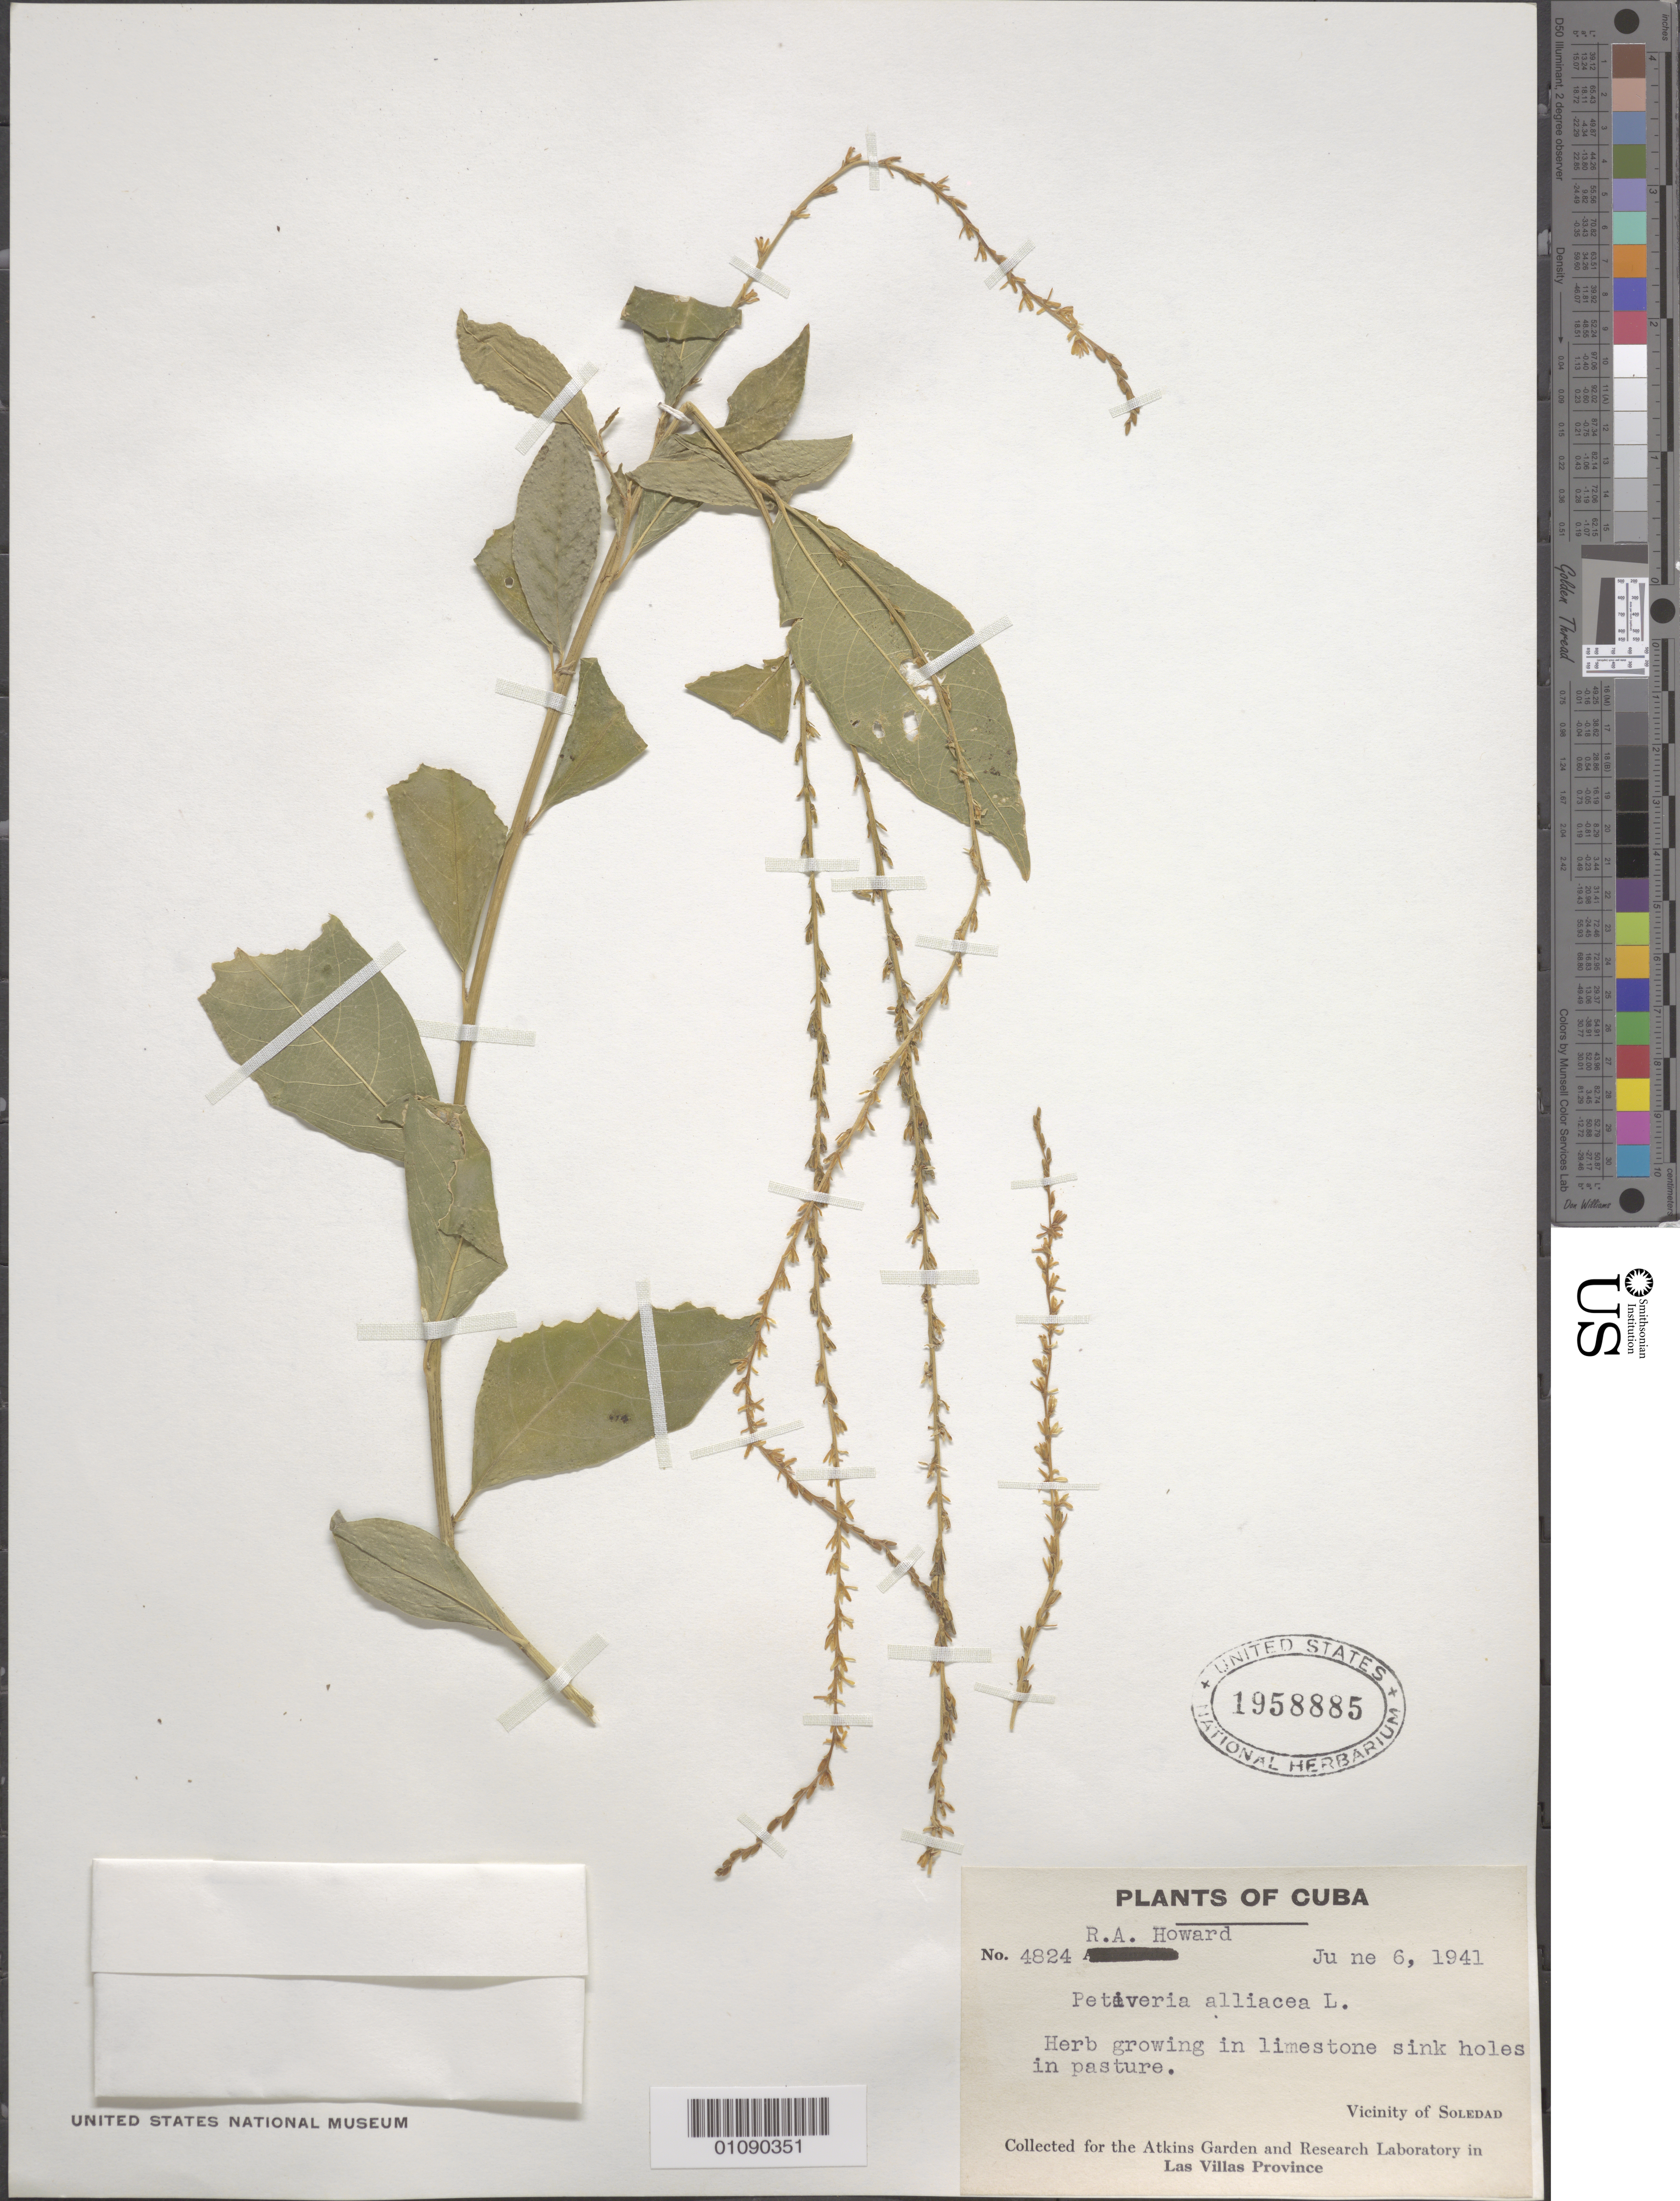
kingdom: Plantae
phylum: Tracheophyta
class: Magnoliopsida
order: Caryophyllales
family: Phytolaccaceae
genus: Petiveria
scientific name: Petiveria alliacea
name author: L.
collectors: R. A. Howard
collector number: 4824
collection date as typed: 06 Jun 1941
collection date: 1941-06-06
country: Cuba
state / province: Cienfuegos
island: Cuba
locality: Vicinity of Soledad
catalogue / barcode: US 1958885